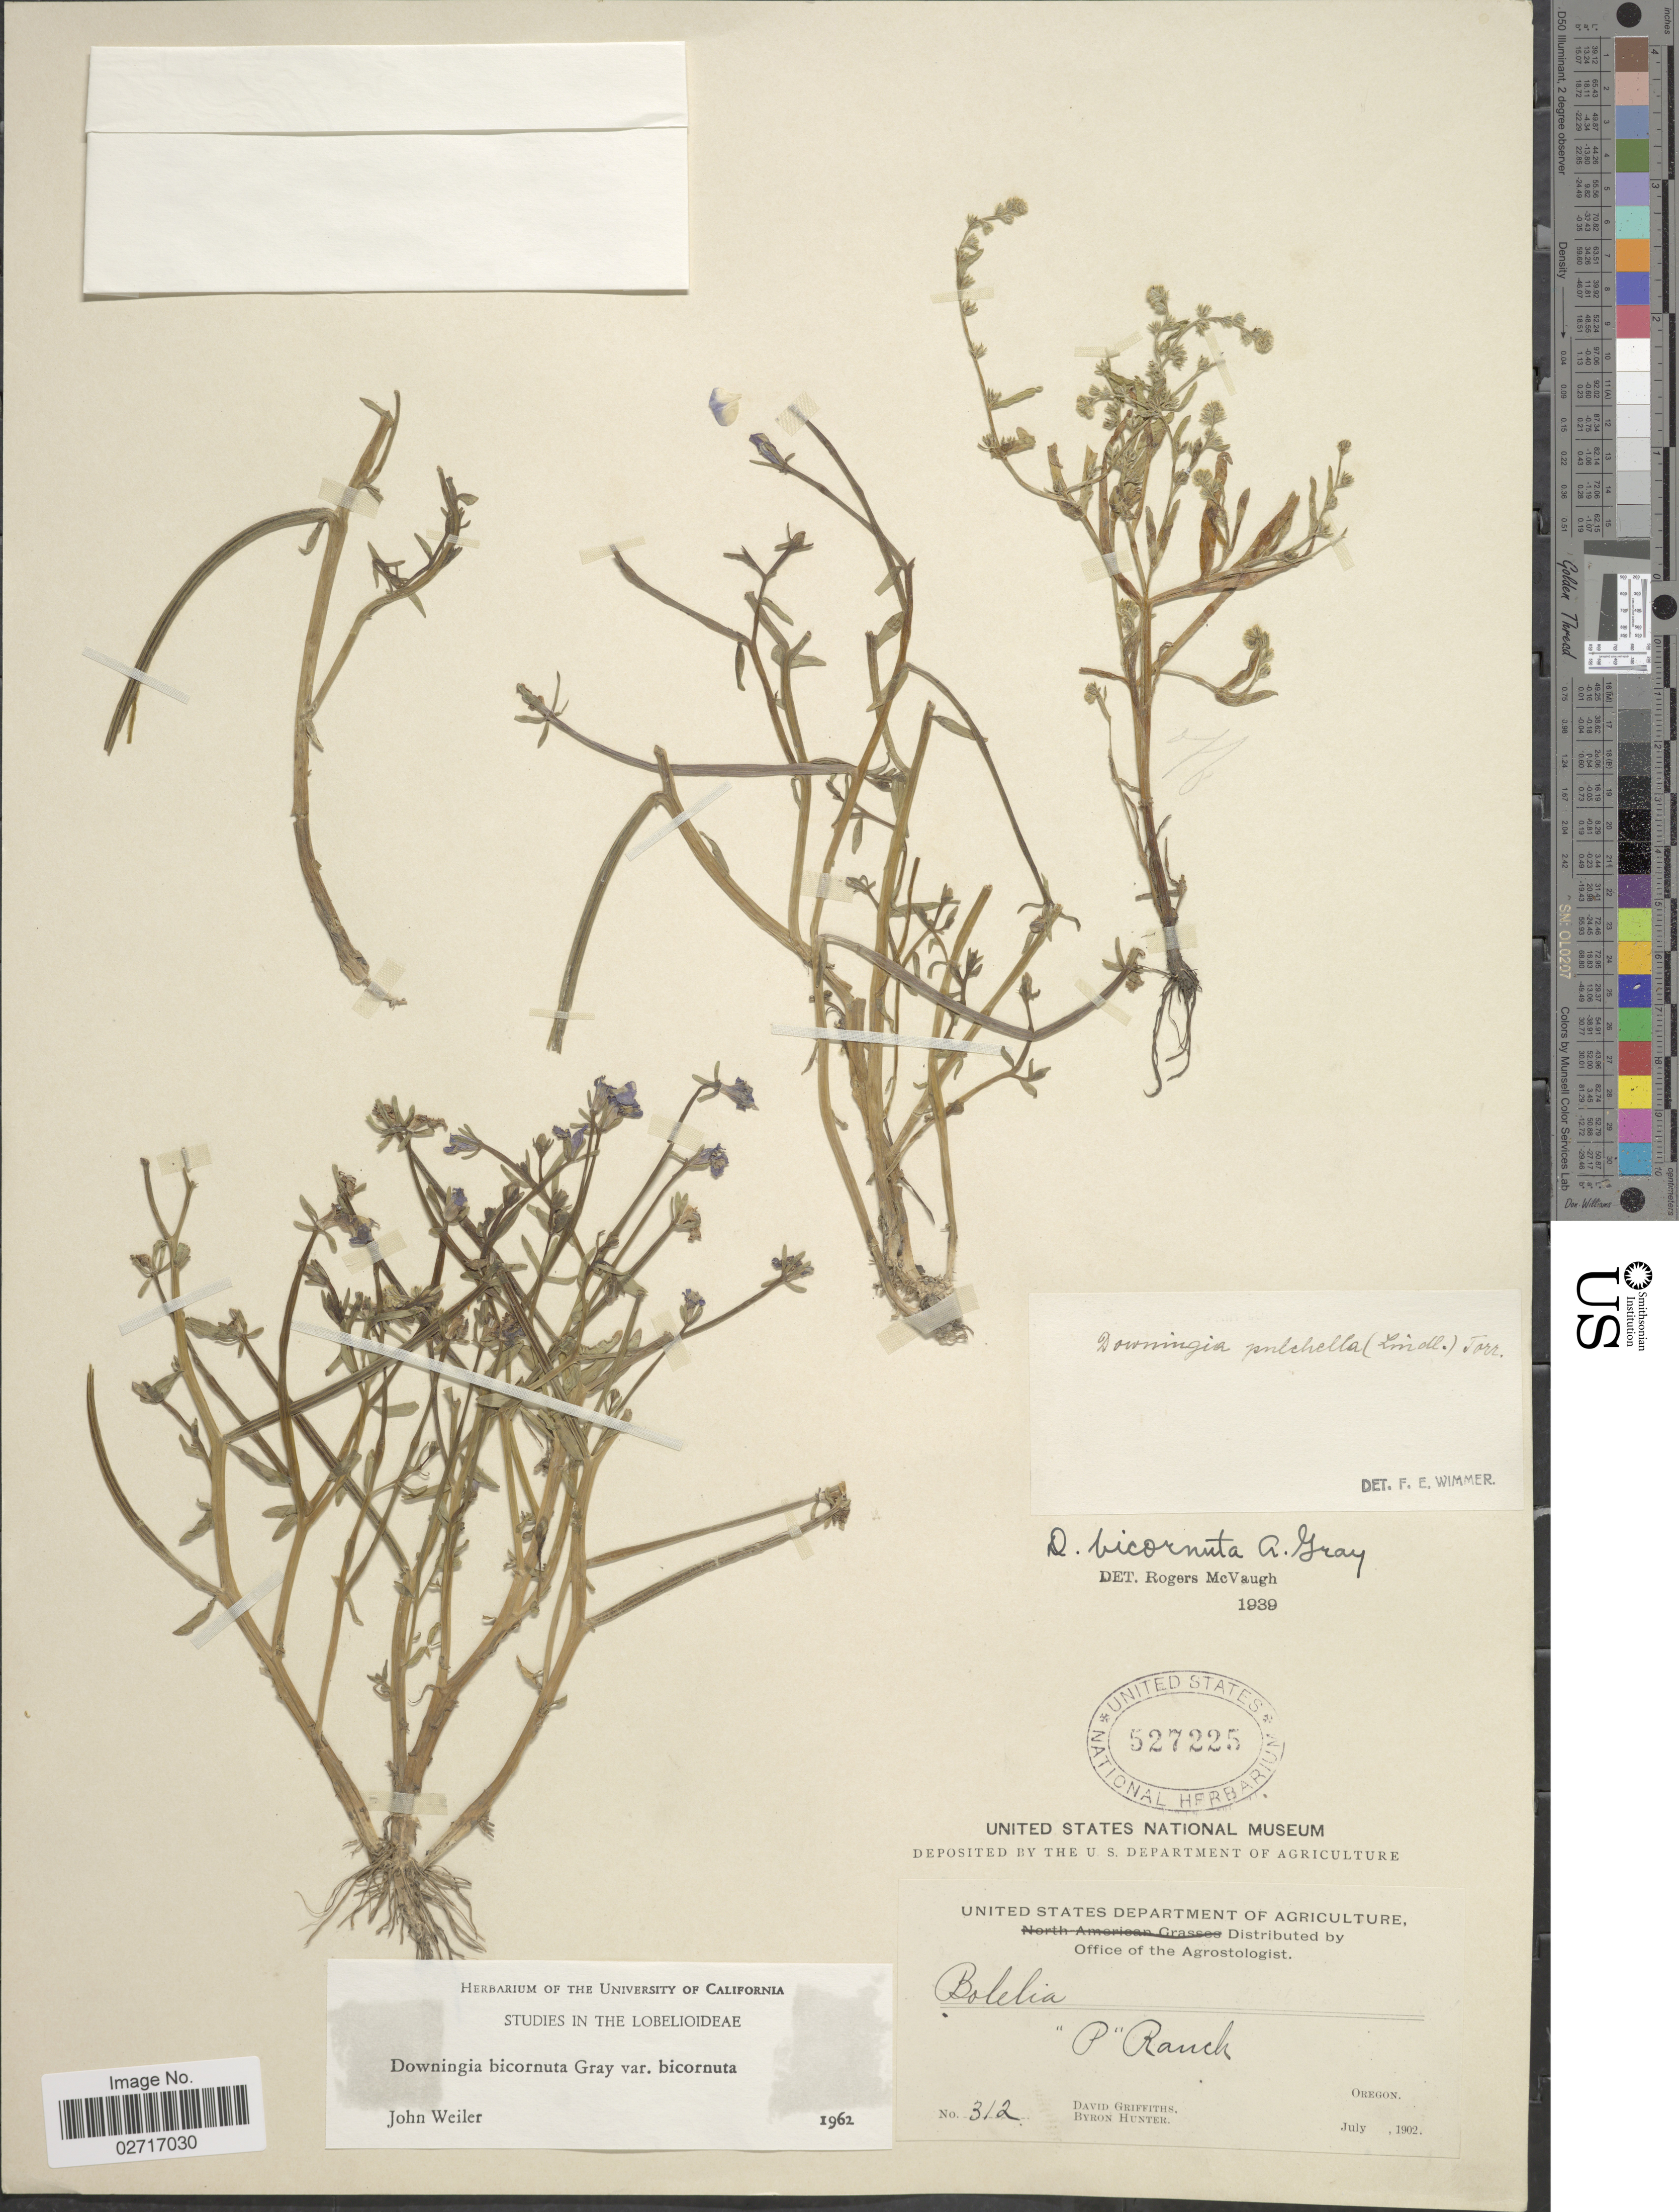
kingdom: Plantae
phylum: Tracheophyta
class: Magnoliopsida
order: Asterales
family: Campanulaceae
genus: Downingia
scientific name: Downingia bicornuta var. bicornuta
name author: A. Gray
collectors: D. Griffiths & B. Hunter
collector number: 312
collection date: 1902-07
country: United States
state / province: Oregon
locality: P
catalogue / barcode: US 527225